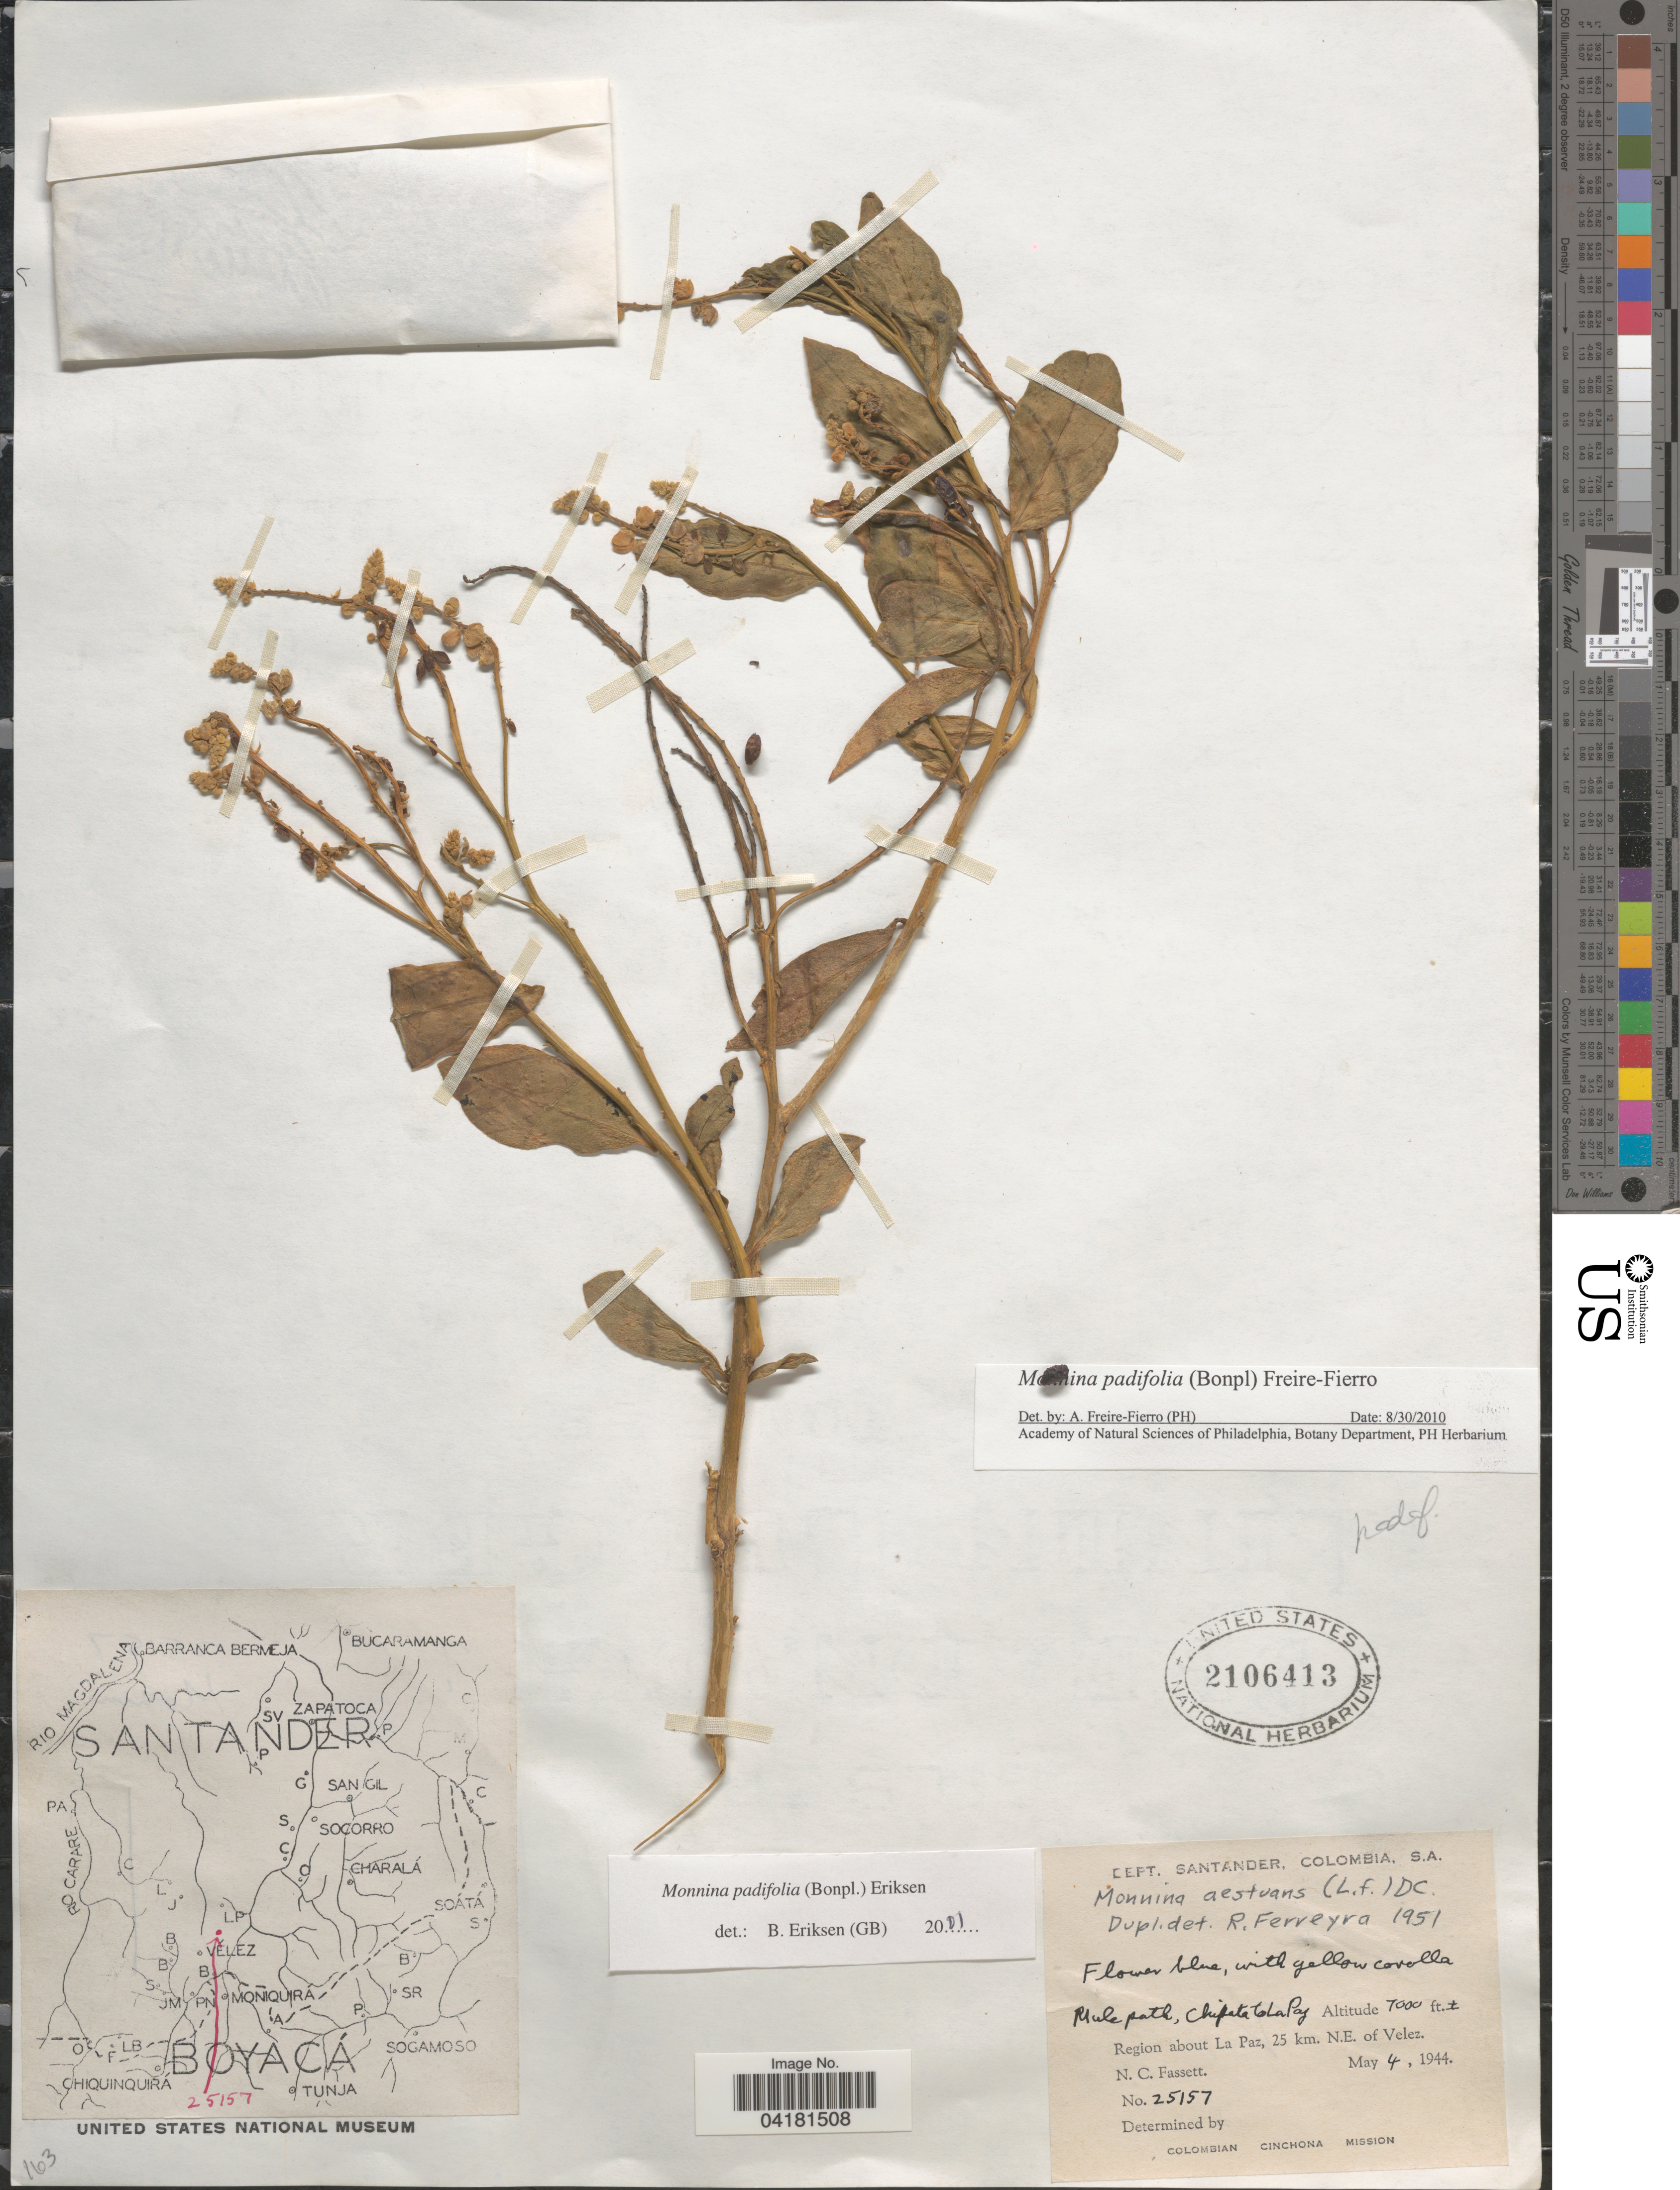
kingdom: Plantae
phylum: Tracheophyta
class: Magnoliopsida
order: Fabales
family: Polygalaceae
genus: Monnina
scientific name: Monnina padifolia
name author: (Bonpl.) Freire-Fierro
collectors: N. C. Fassett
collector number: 25157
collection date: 1944-05-04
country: Colombia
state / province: Santander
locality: Dept. Santander. Mule [interpreted] path, Chipata to La Paz. Region about La Paz, 25 km. N.E. of Velez.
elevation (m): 2134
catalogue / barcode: US 2106413